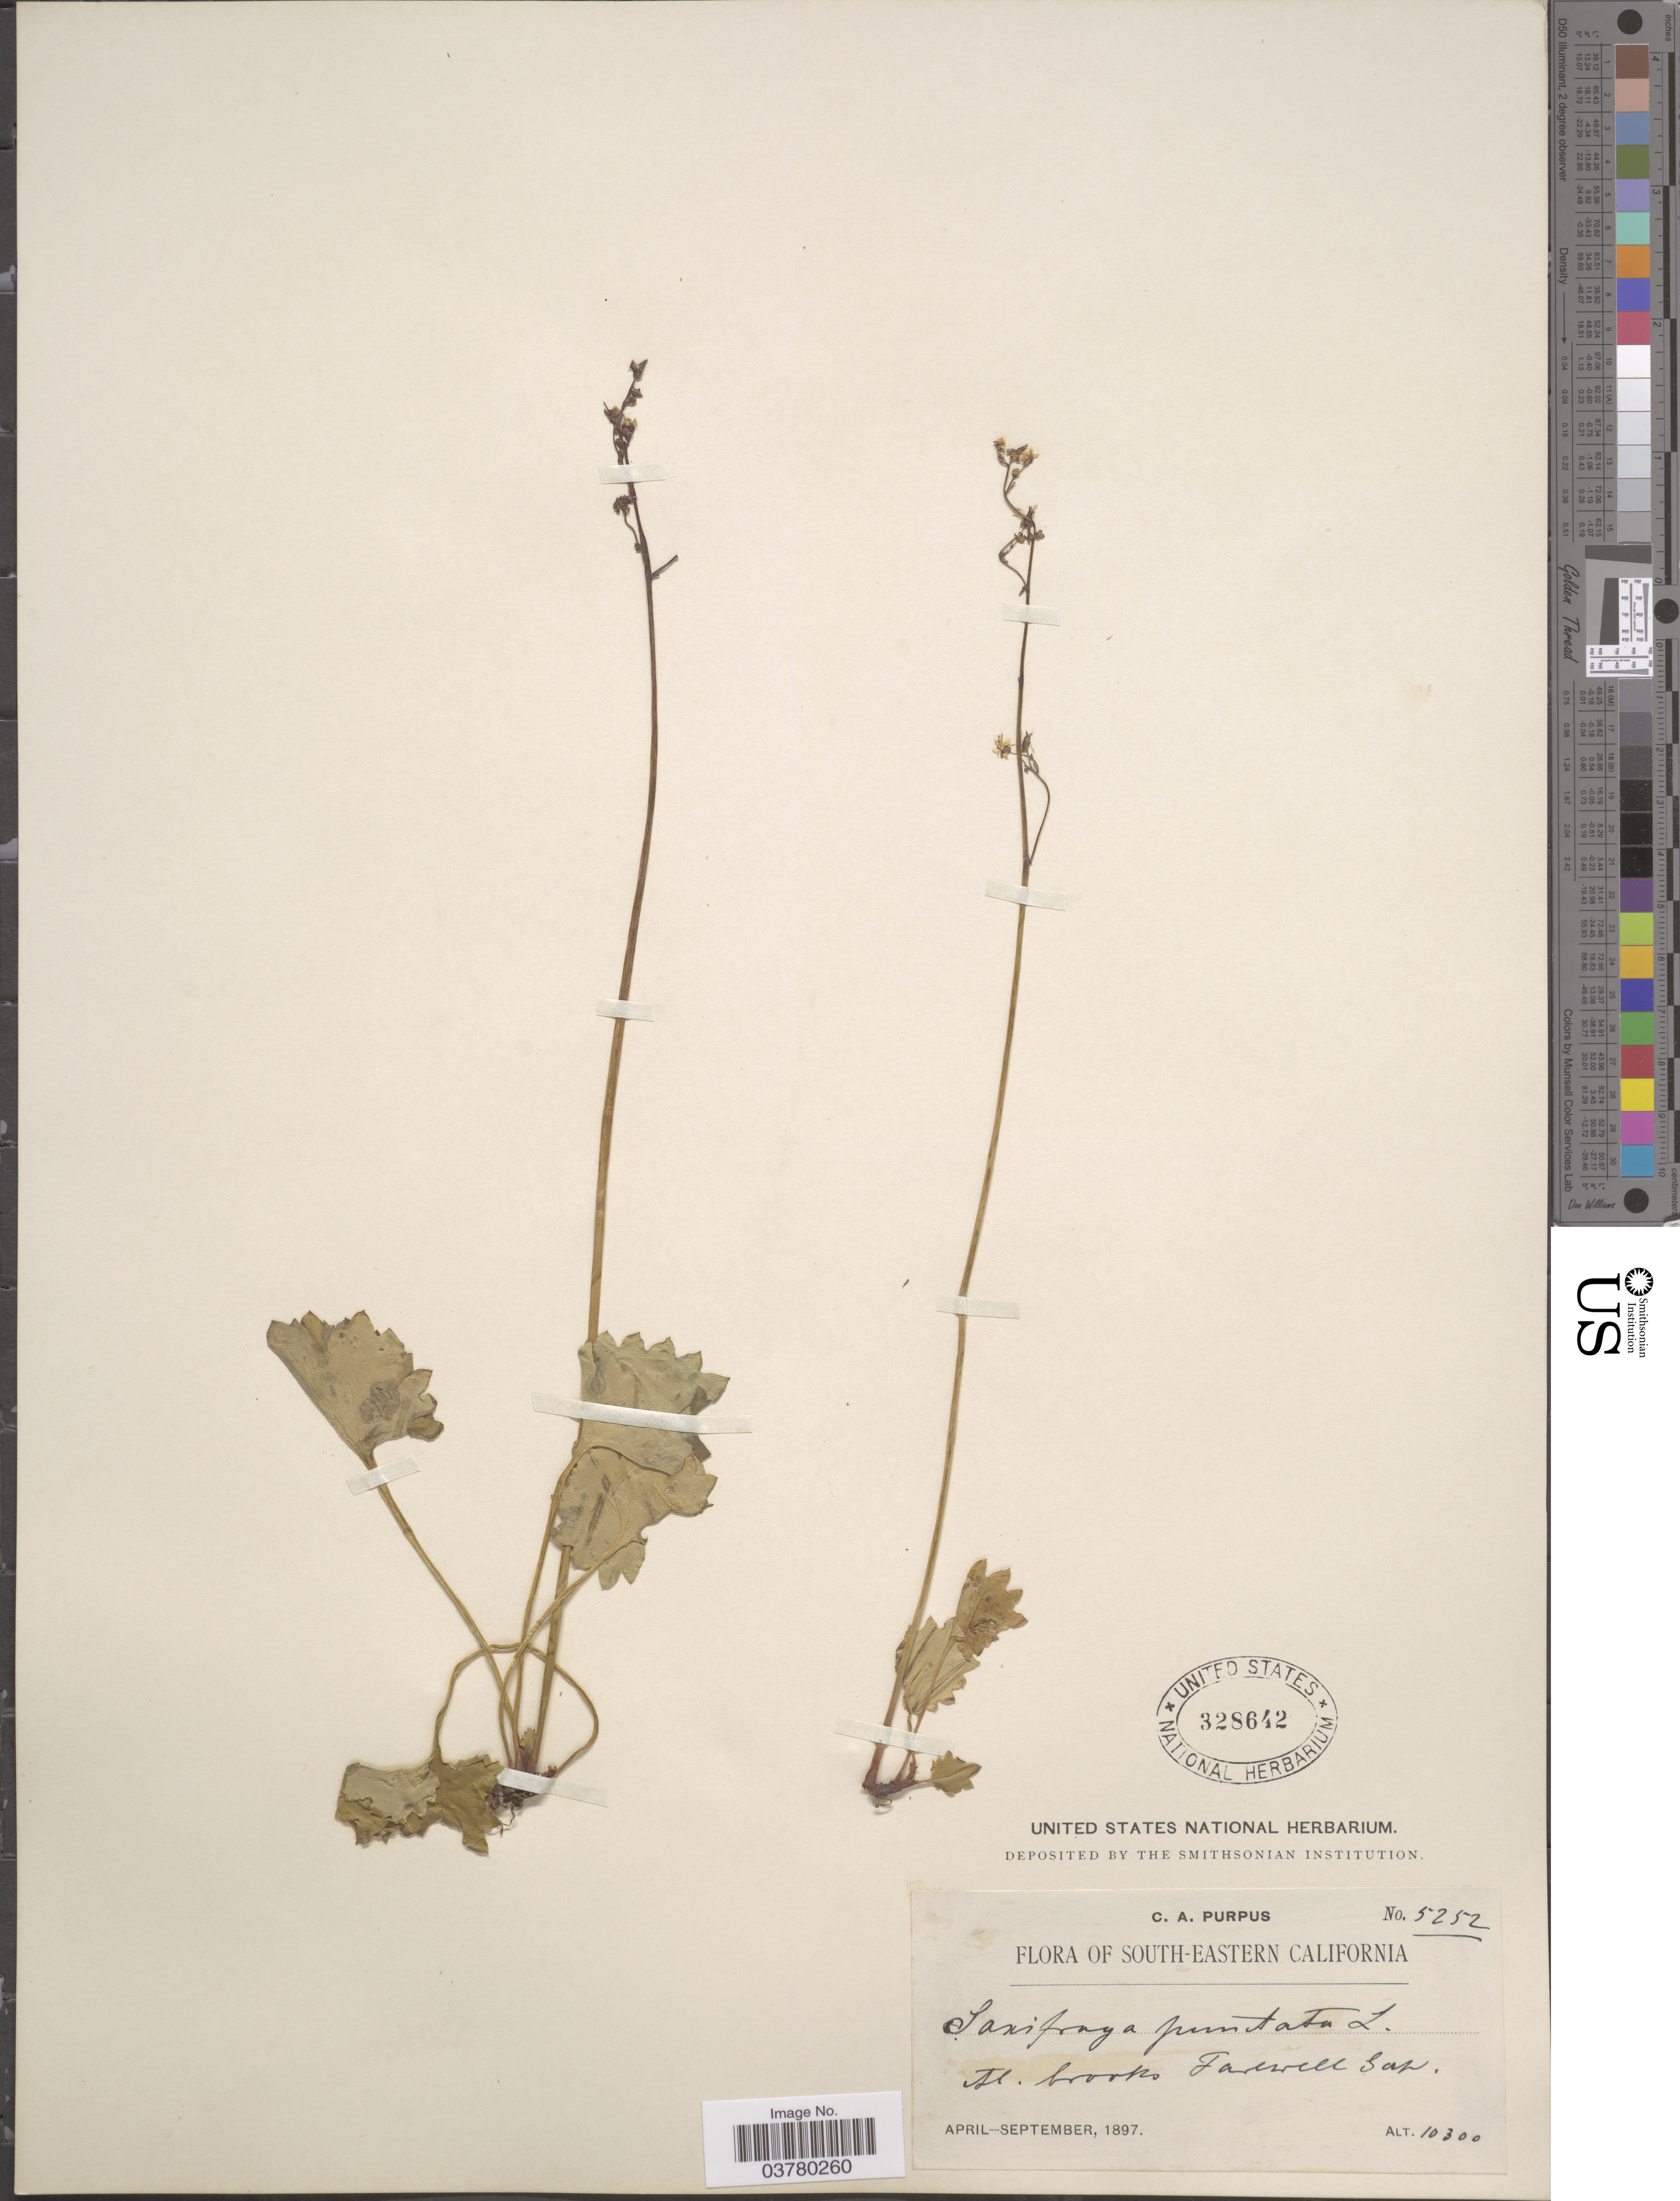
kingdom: Plantae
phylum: Tracheophyta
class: Magnoliopsida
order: Saxifragales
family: Saxifragaceae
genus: Micranthes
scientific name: Micranthes odontoloma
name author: (Piper) A. Heller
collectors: C. A. Purpus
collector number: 5252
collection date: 1897-04/1897-09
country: United States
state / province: California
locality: South-Eastern California. St. brooks. Farewell Gap.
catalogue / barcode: US 328642